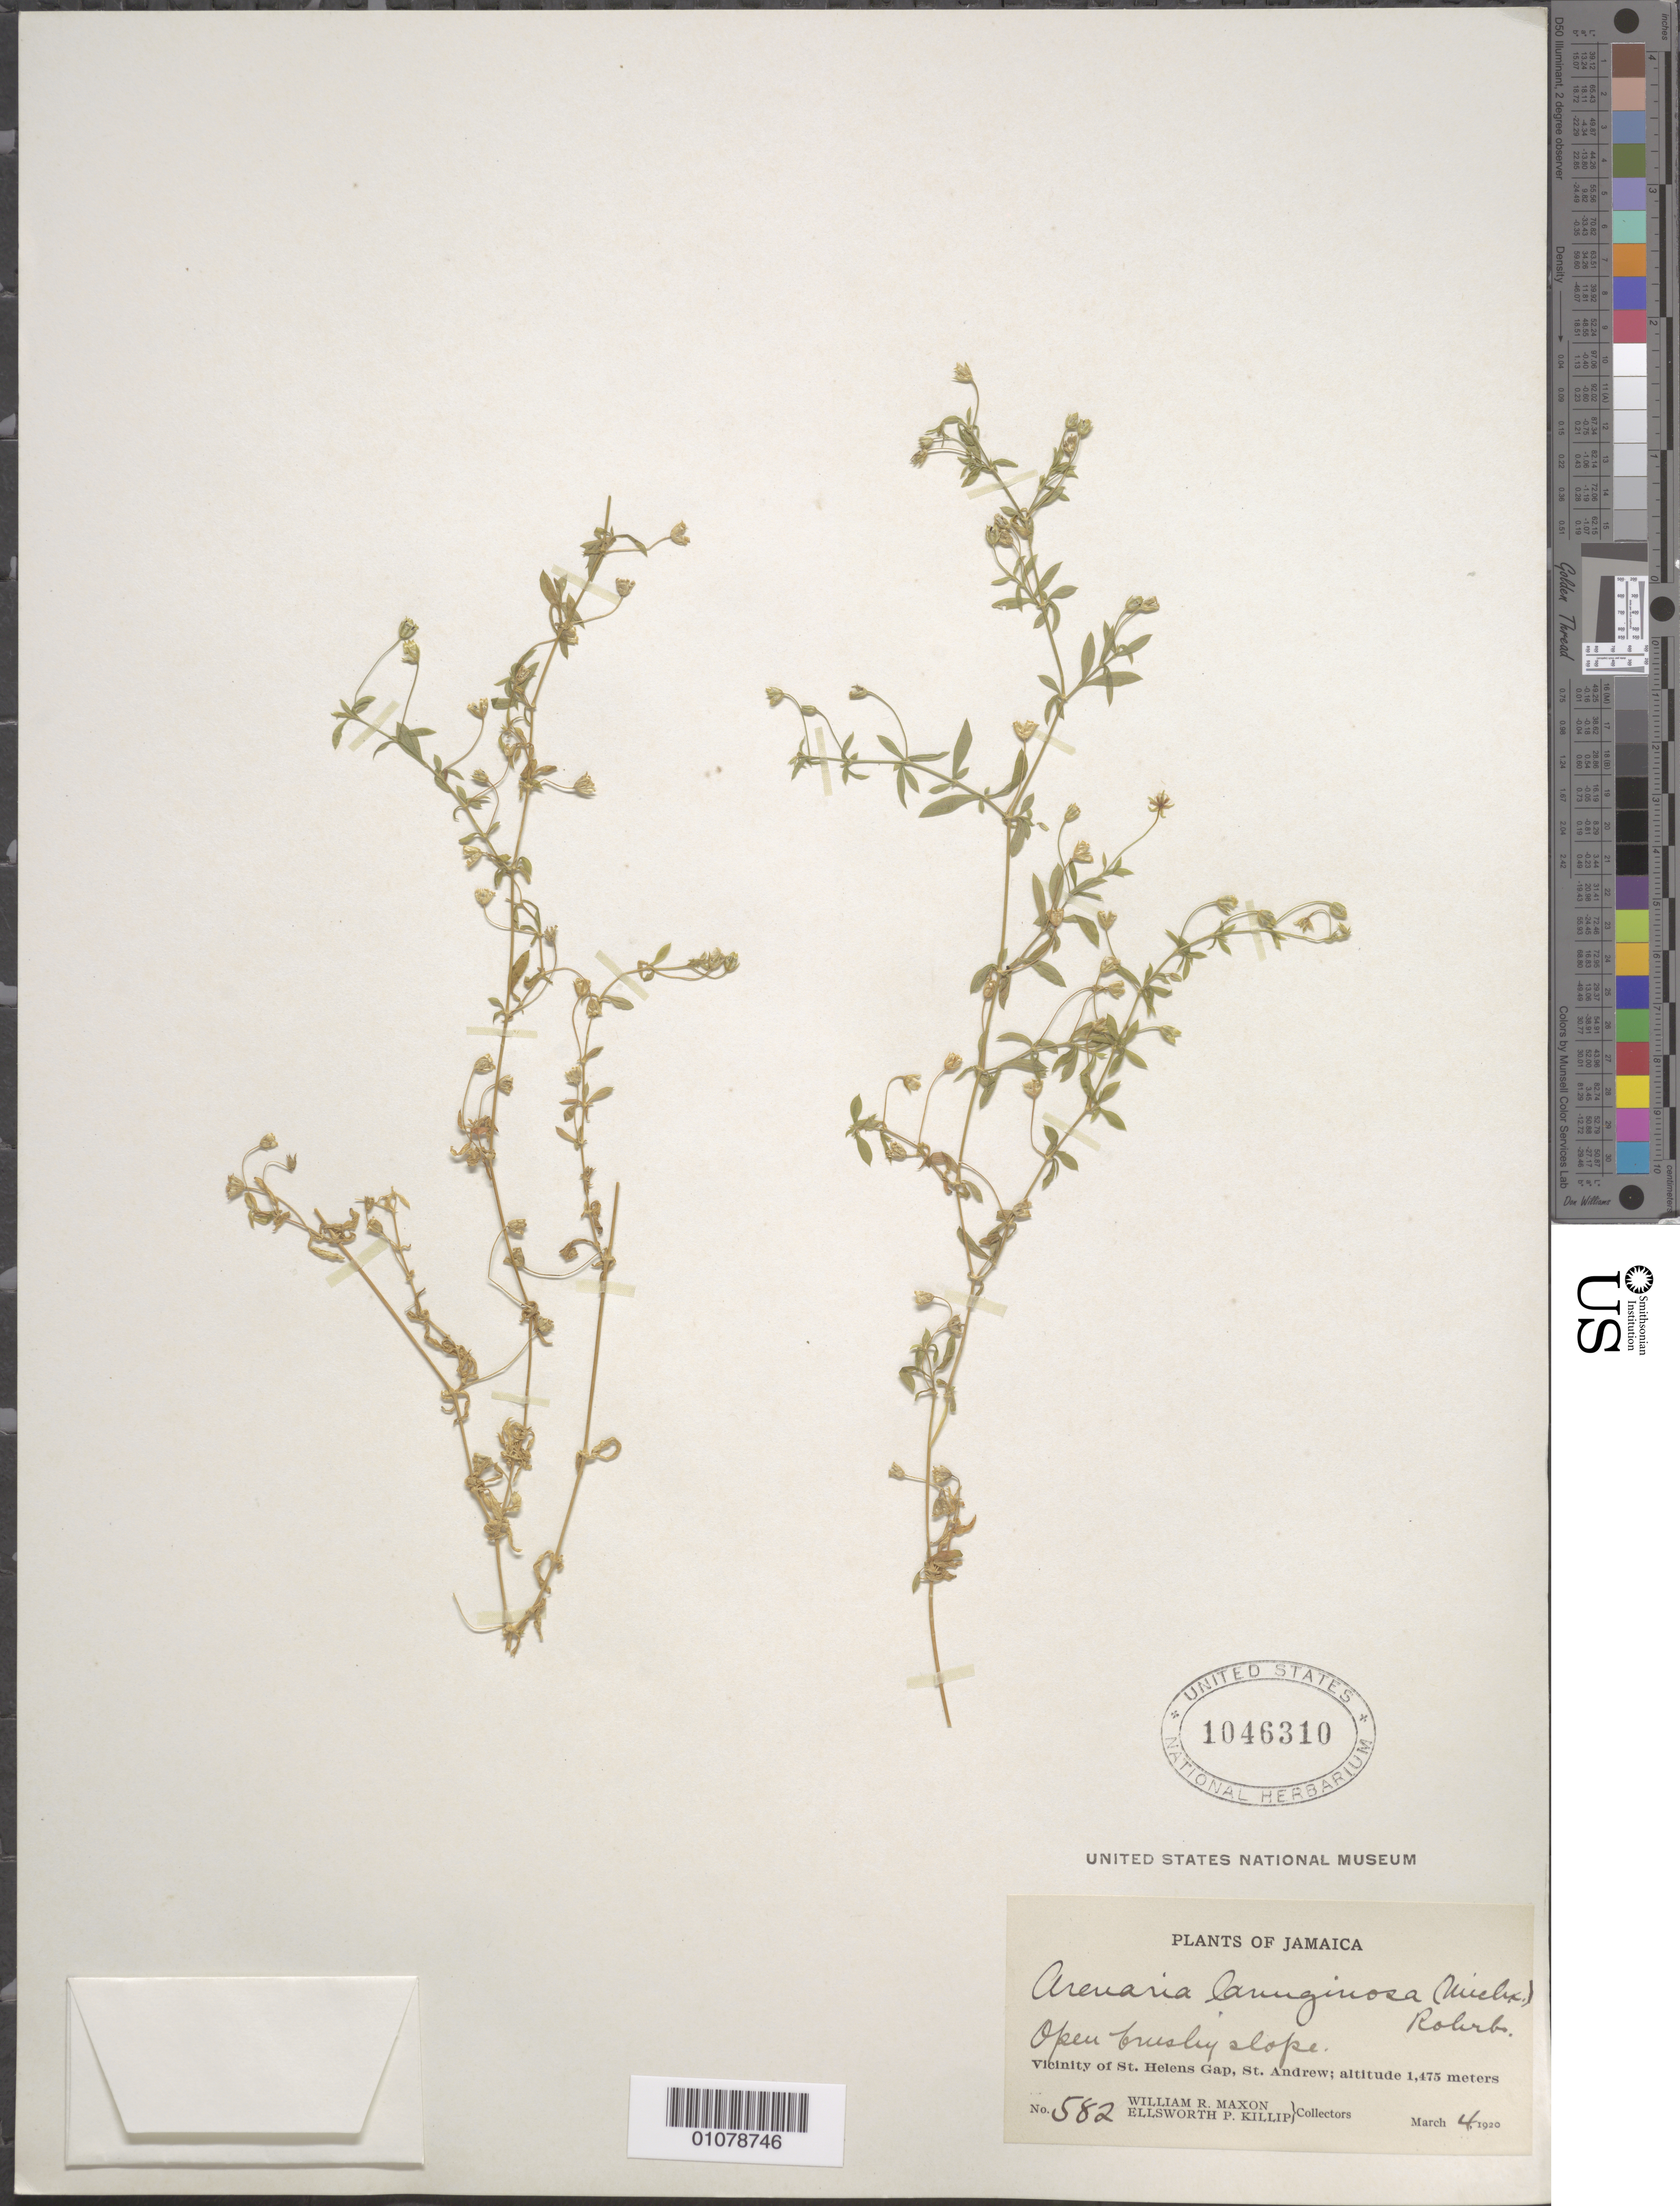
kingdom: Plantae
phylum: Tracheophyta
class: Magnoliopsida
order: Caryophyllales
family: Caryophyllaceae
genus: Arenaria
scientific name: Arenaria lanuginosa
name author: (Michx.) Rohrb.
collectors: W. R. Maxon & P. Ellsworth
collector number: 582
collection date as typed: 04 Mar 1920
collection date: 1920-03-04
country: Jamaica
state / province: Saint Andrew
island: Jamaica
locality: Vicinity of St. Helen's Gap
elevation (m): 1475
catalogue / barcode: US 1046310